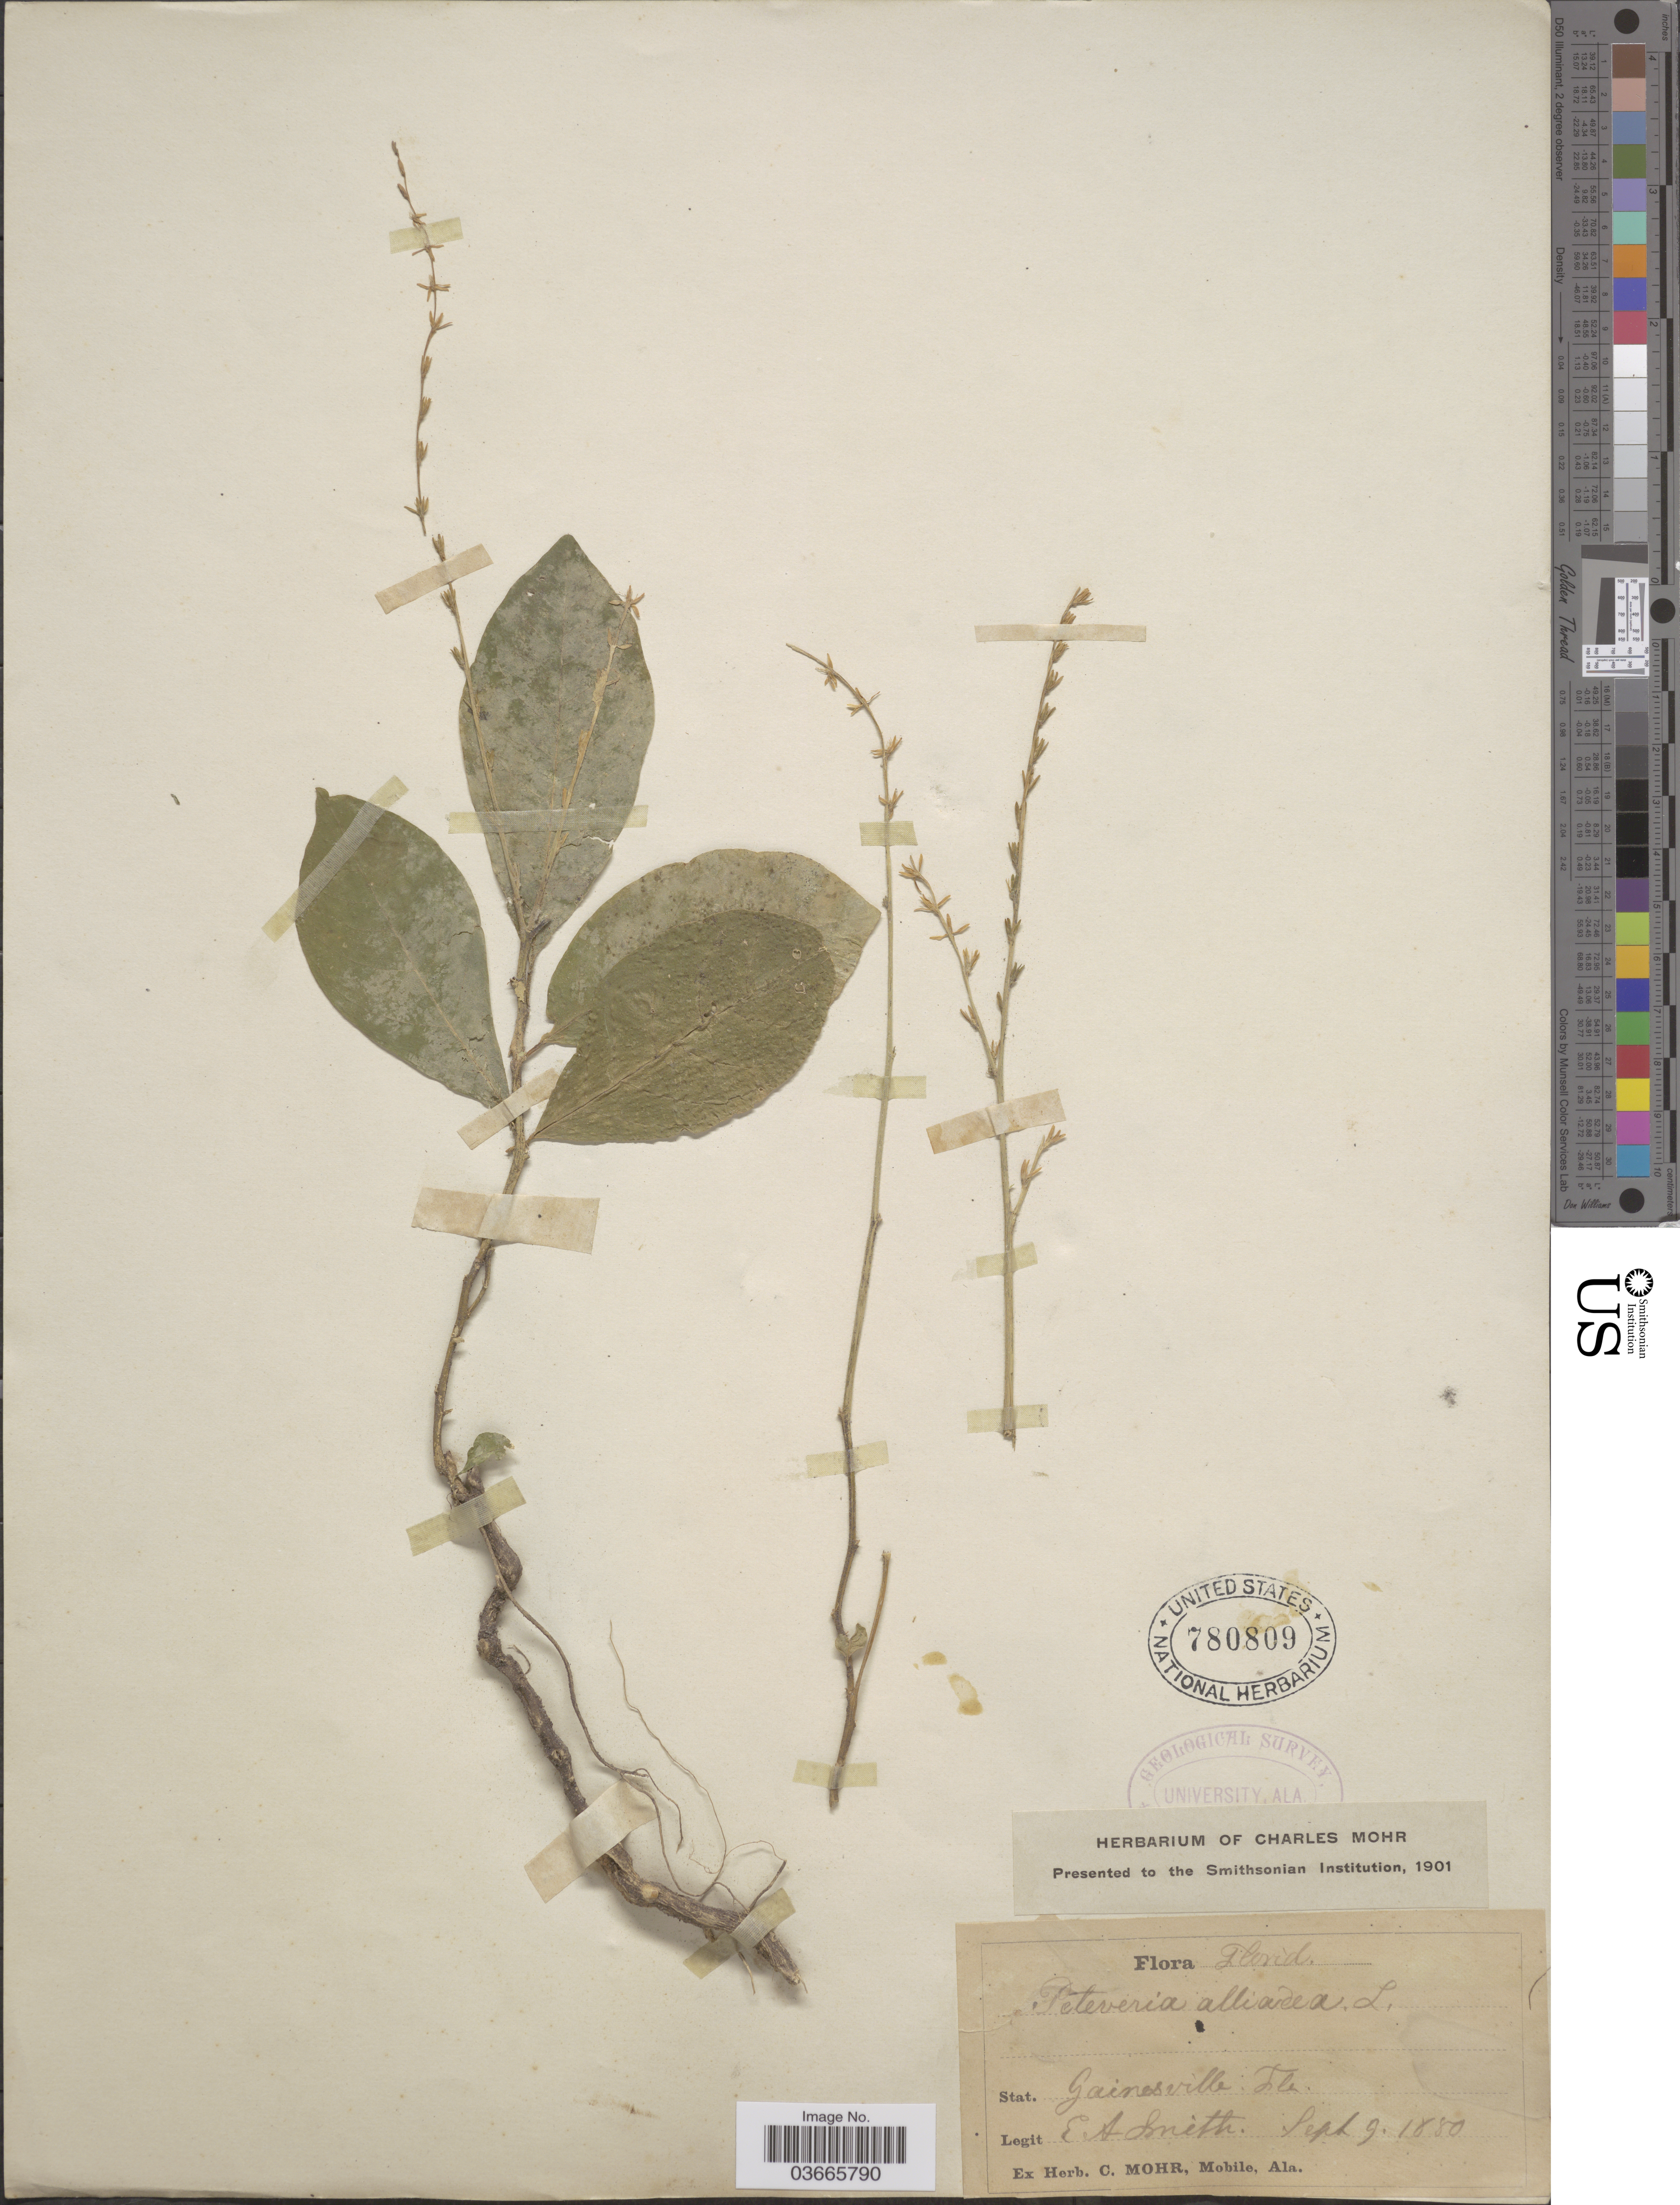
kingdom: Plantae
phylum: Tracheophyta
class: Magnoliopsida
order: Caryophyllales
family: Phytolaccaceae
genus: Petiveria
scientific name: Petiveria alliacea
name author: L.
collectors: E. A. Smith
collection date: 1880-09-09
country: United States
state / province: Florida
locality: Stat. Gainesville.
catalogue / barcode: US 780809